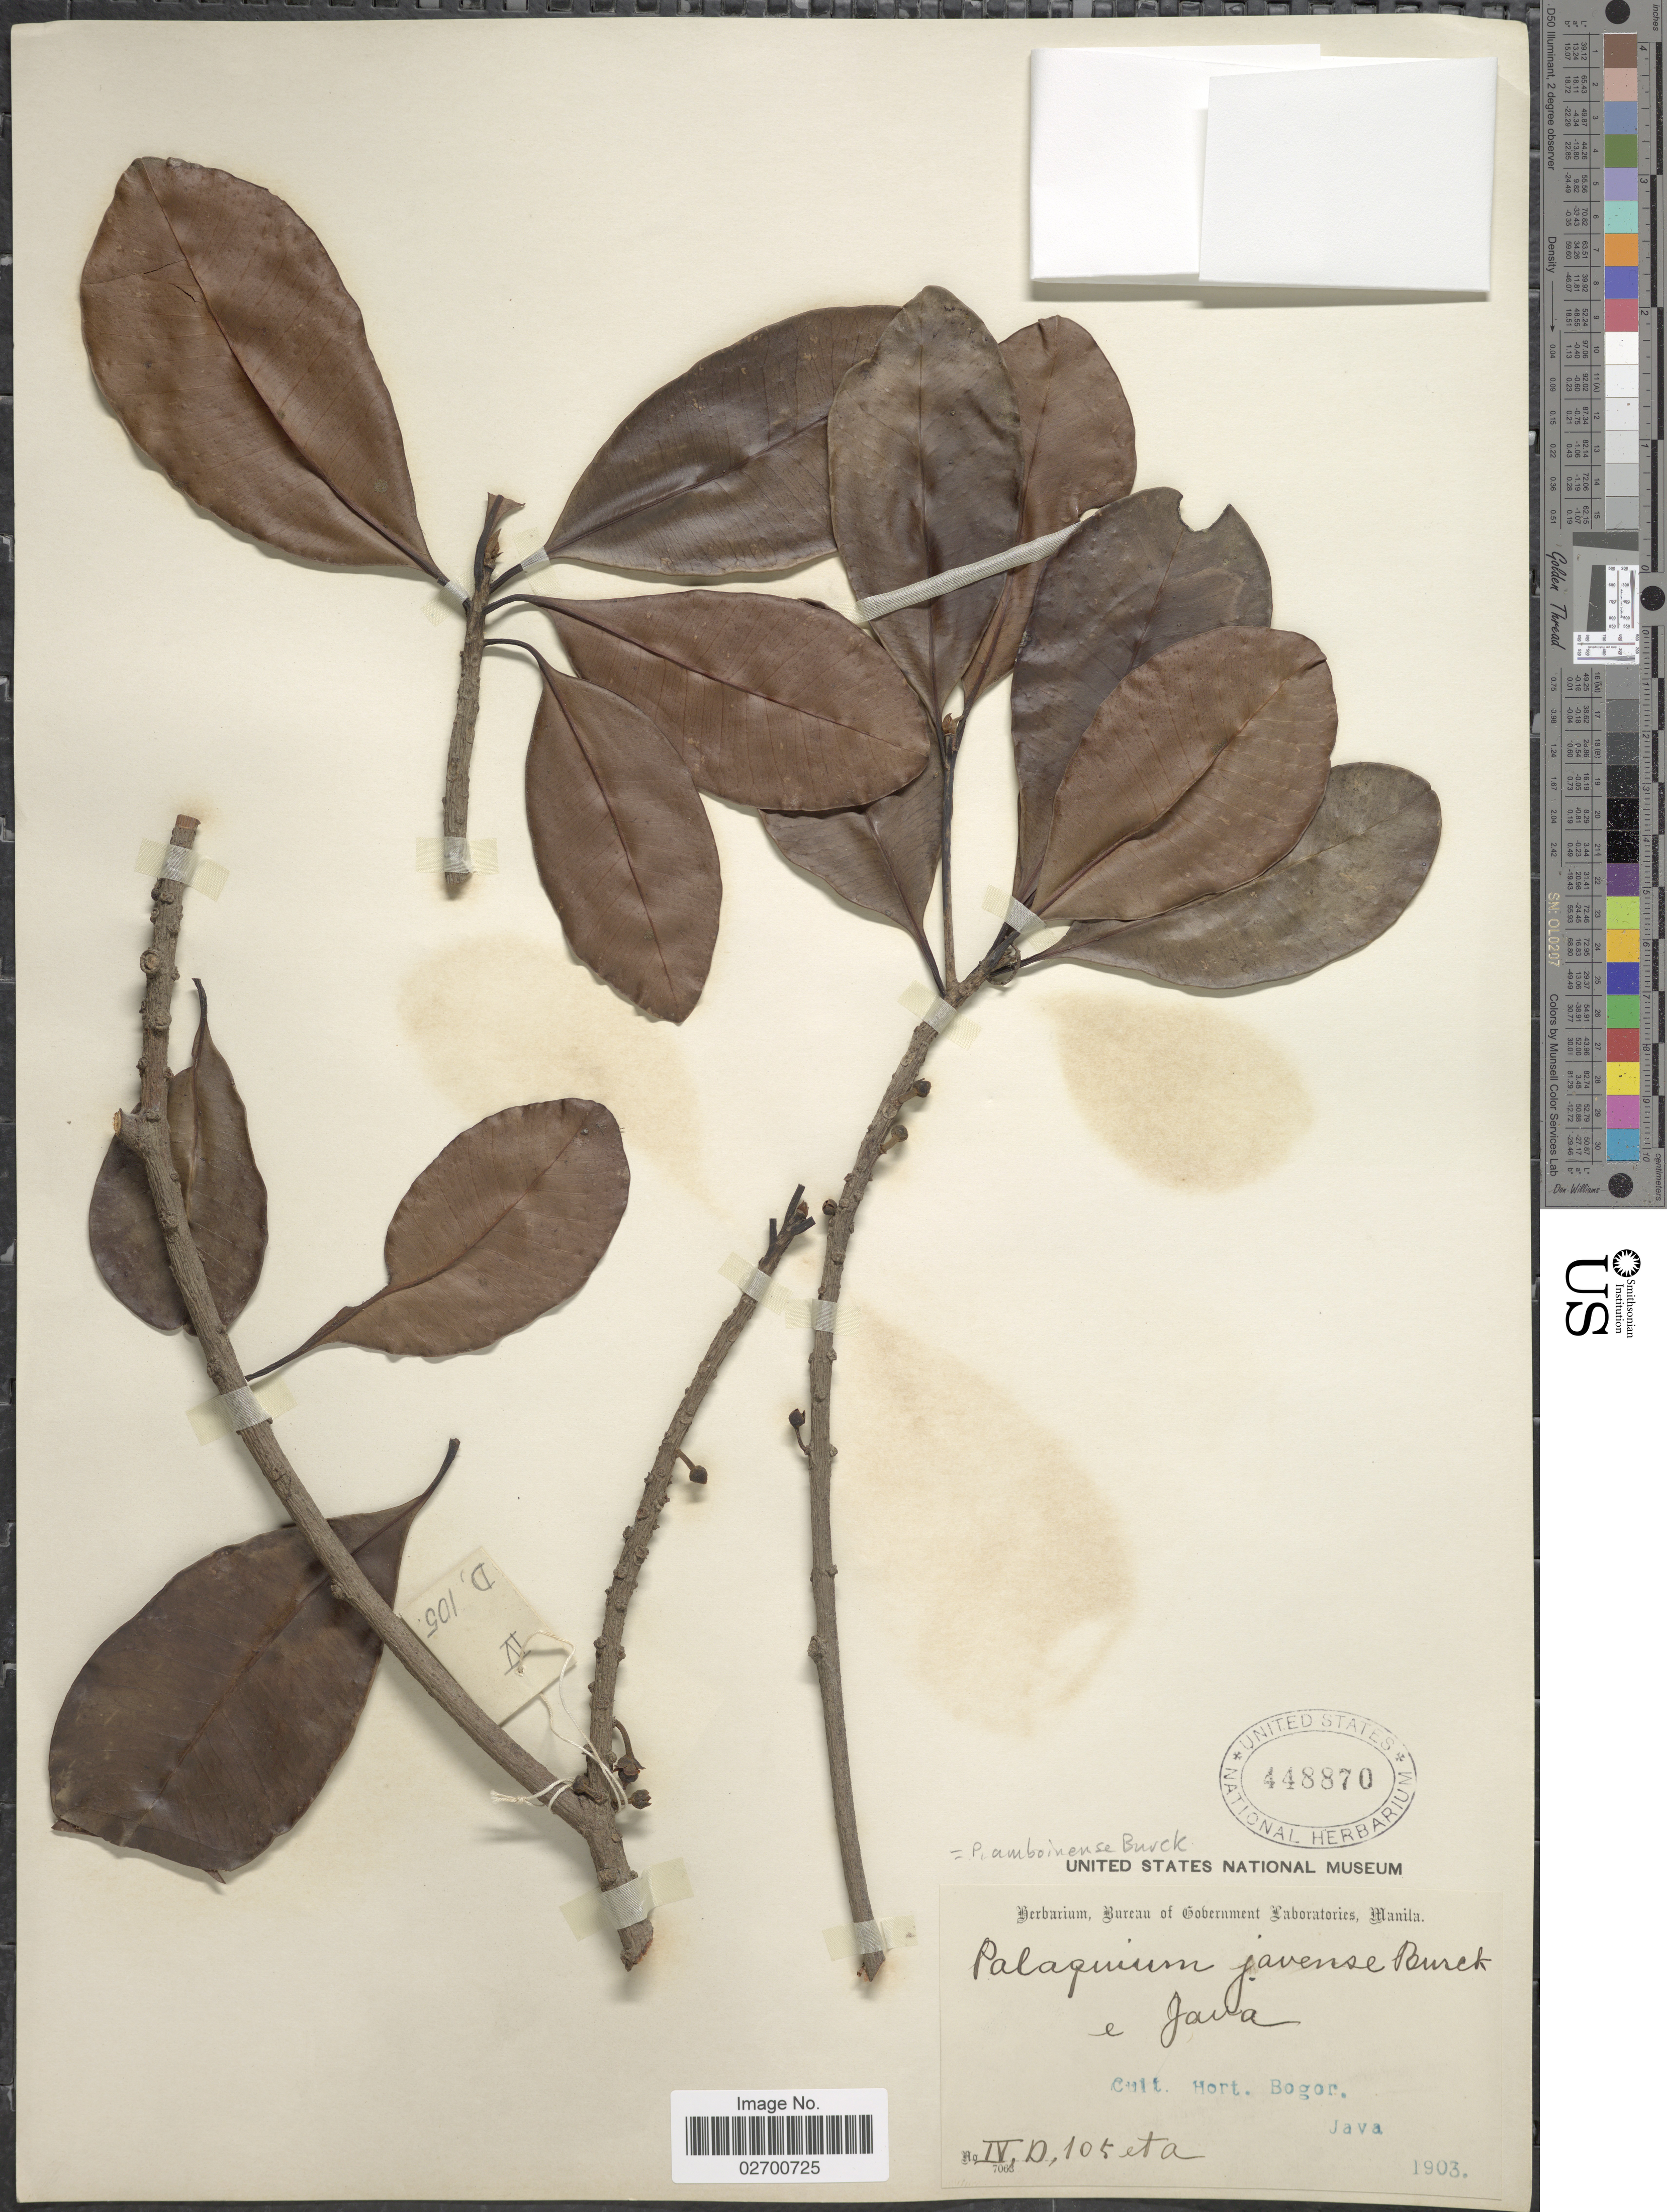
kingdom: Plantae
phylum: Tracheophyta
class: Magnoliopsida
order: Ericales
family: Sapotaceae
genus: Palaquium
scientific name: Palaquium amboinense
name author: Burck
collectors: Ex herb. Bureau of Government Laboratories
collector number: IV,D,105eta.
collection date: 1903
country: Indonesia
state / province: Java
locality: Cult. Hort. Bogor, Java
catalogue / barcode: US 448870